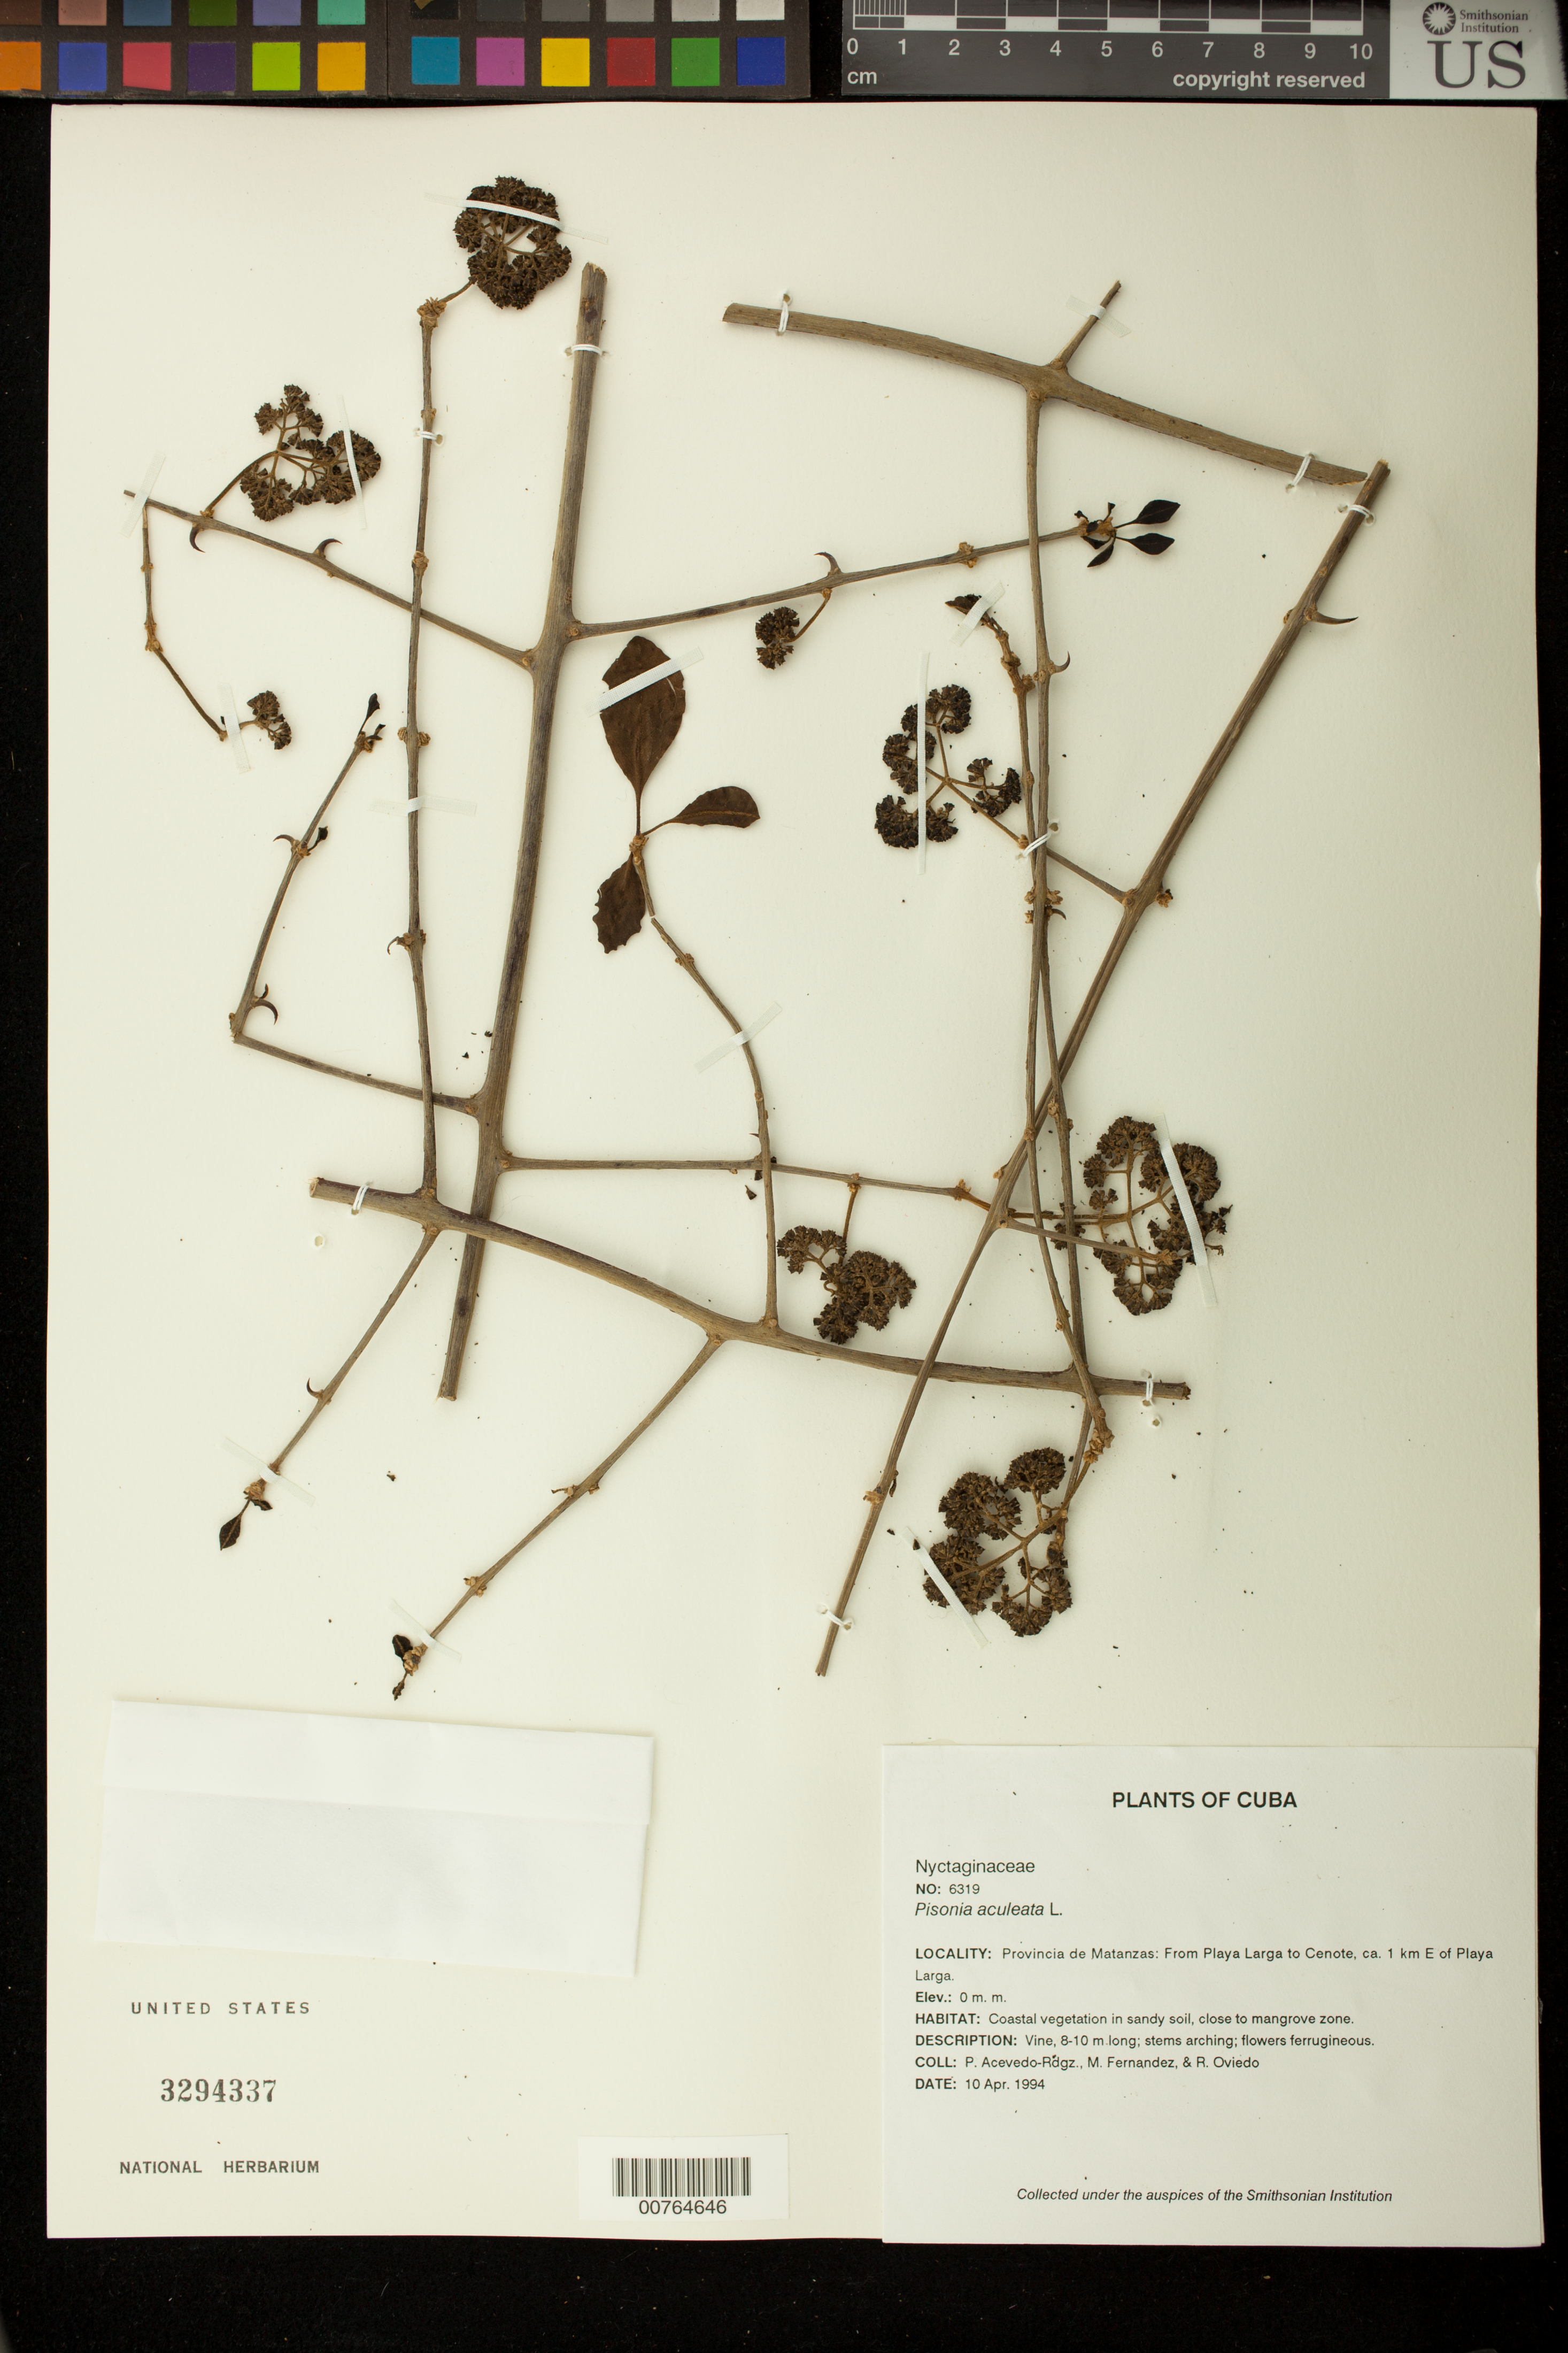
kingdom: Plantae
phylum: Tracheophyta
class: Magnoliopsida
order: Caryophyllales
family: Nyctaginaceae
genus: Pisonia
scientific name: Pisonia aculeata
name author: L.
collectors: P. Acevedo-Rodr., M. Fernández & R. Oviedo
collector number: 6319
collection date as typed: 10 Apr 1994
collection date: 1994-04-10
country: Cuba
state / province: Matanzas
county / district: Municipio de Ciénaga de Zapata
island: Cuba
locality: From Playa Larga to Cenote, ca 1 km E of Playa Larga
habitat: Coastal vegetation in sandy soil, close to mangrove zone.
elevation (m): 0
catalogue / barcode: US 3294337